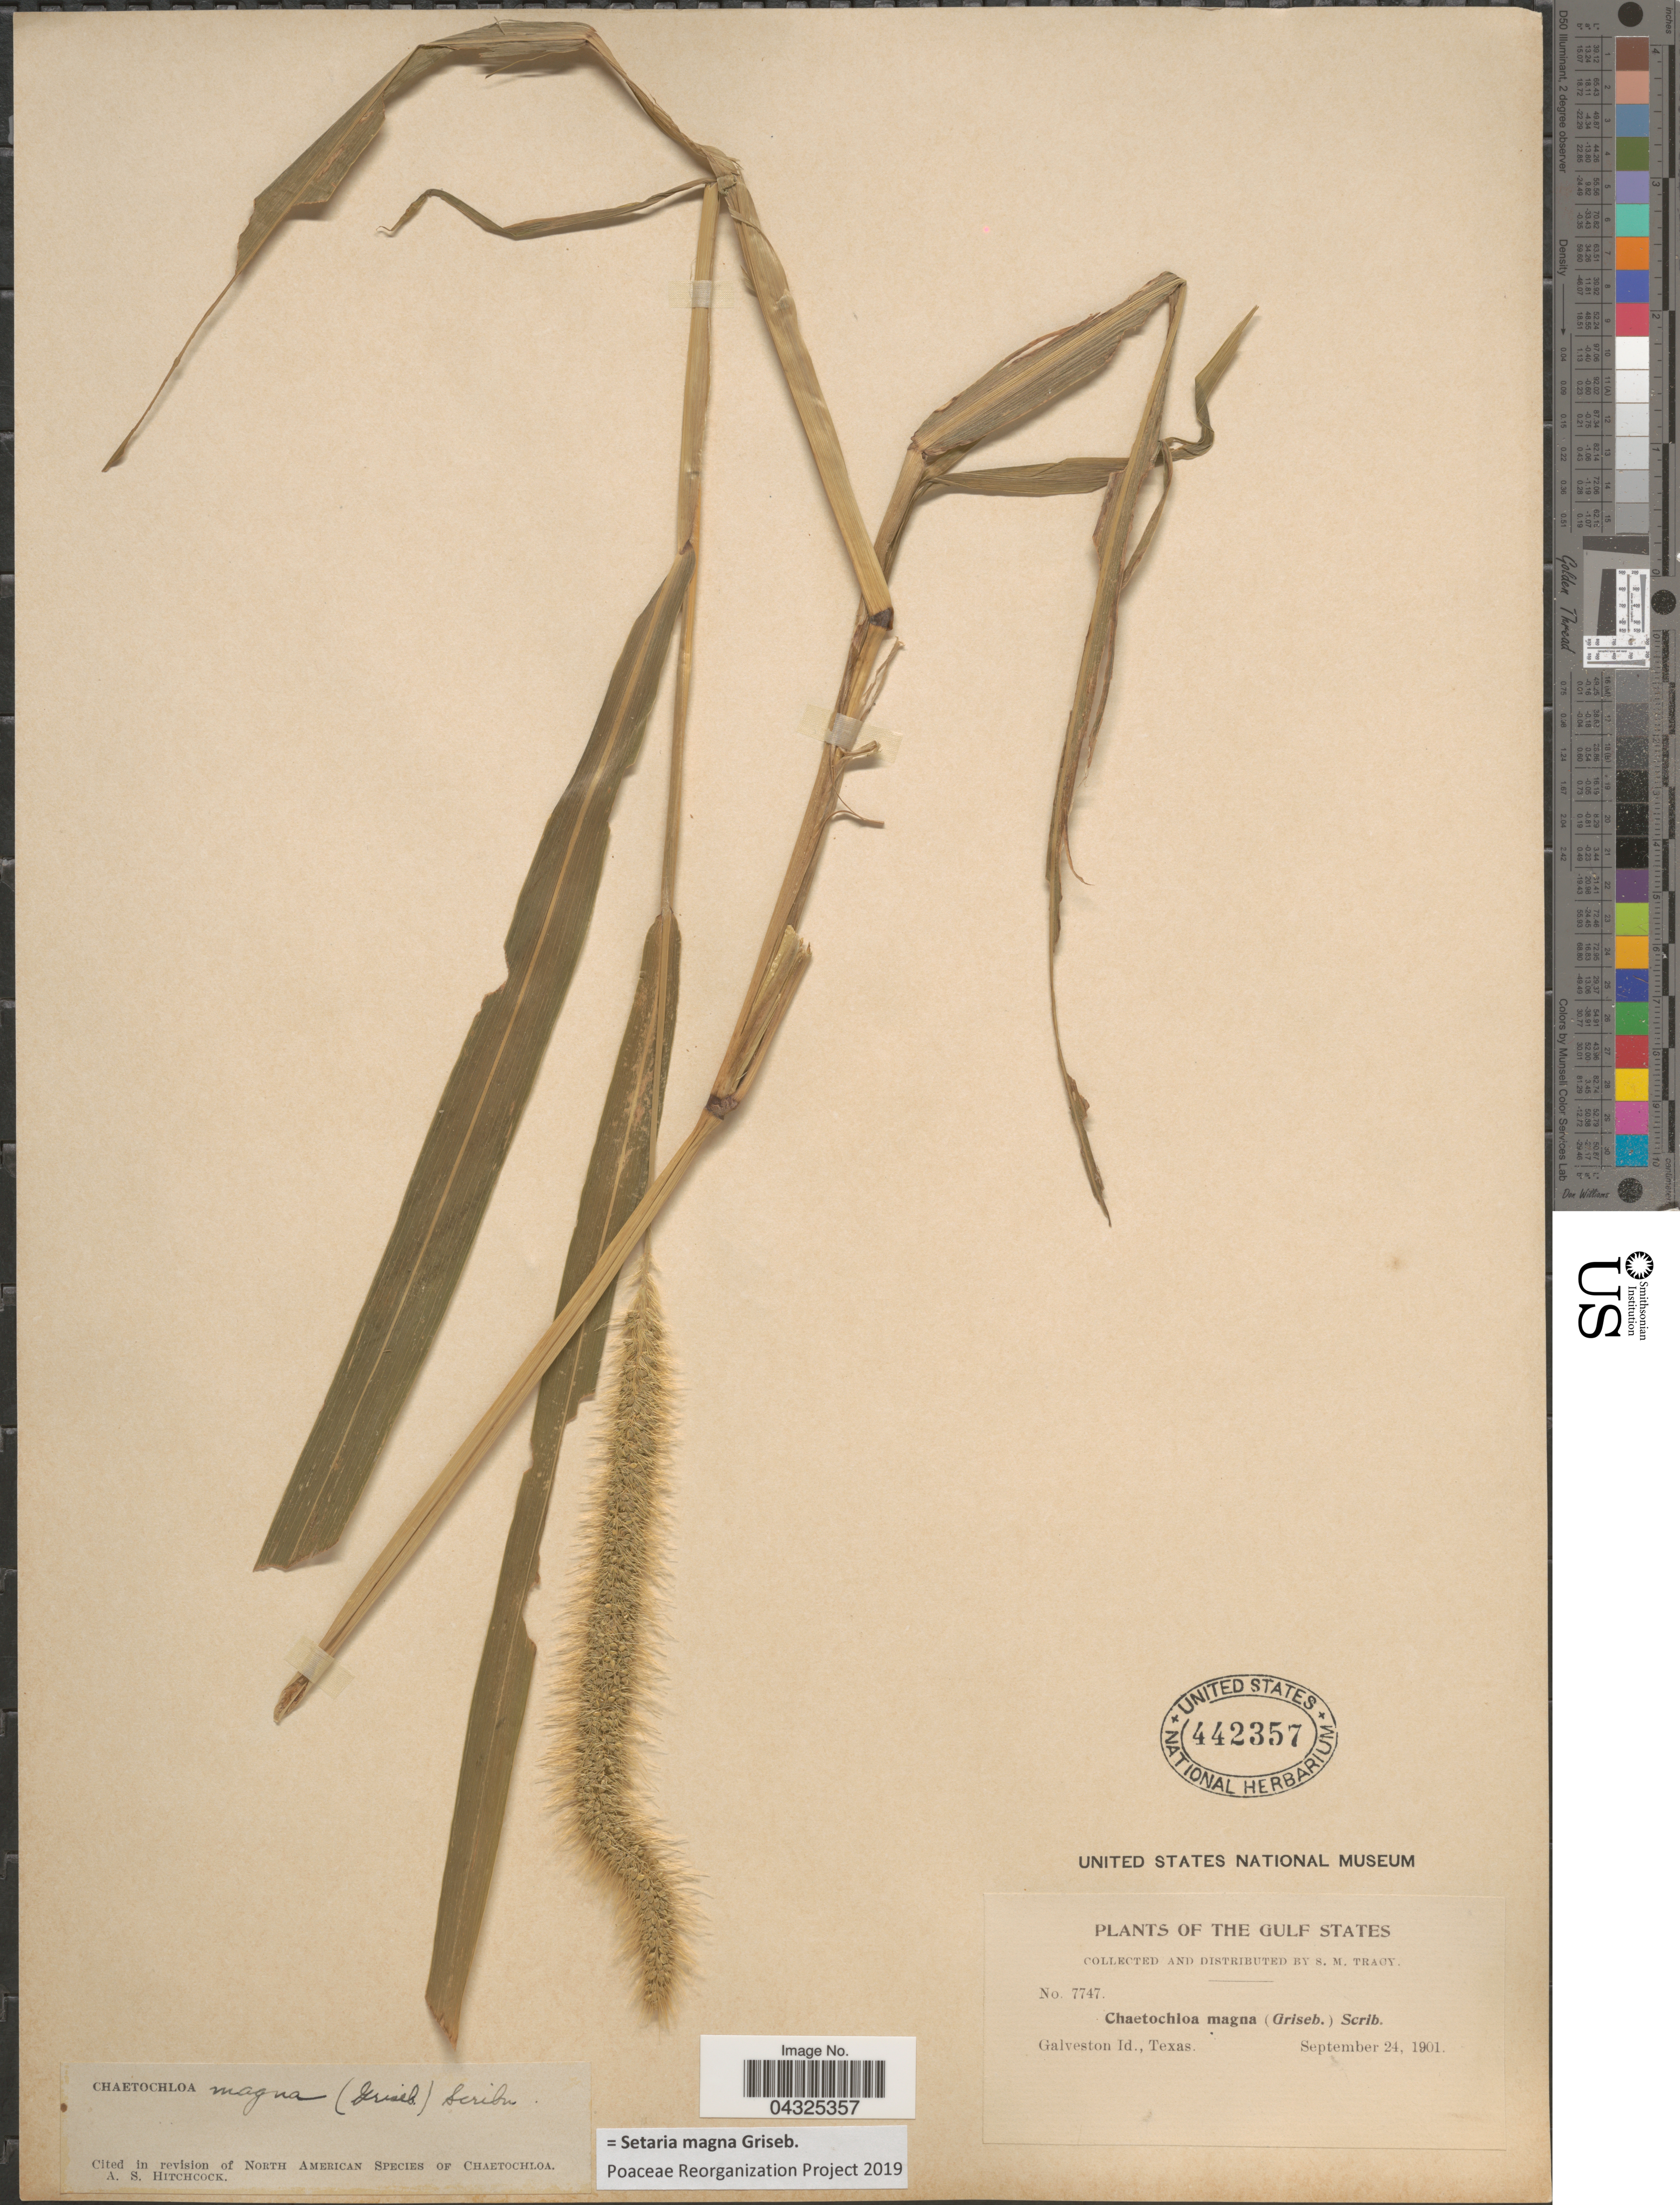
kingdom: Plantae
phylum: Tracheophyta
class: Liliopsida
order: Poales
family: Poaceae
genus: Setaria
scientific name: Setaria magna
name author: Griseb.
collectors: S. M. Tracy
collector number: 7747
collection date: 1901-09-24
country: United States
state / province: Texas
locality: The Gulf States. Galveston Id.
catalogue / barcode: US 442357